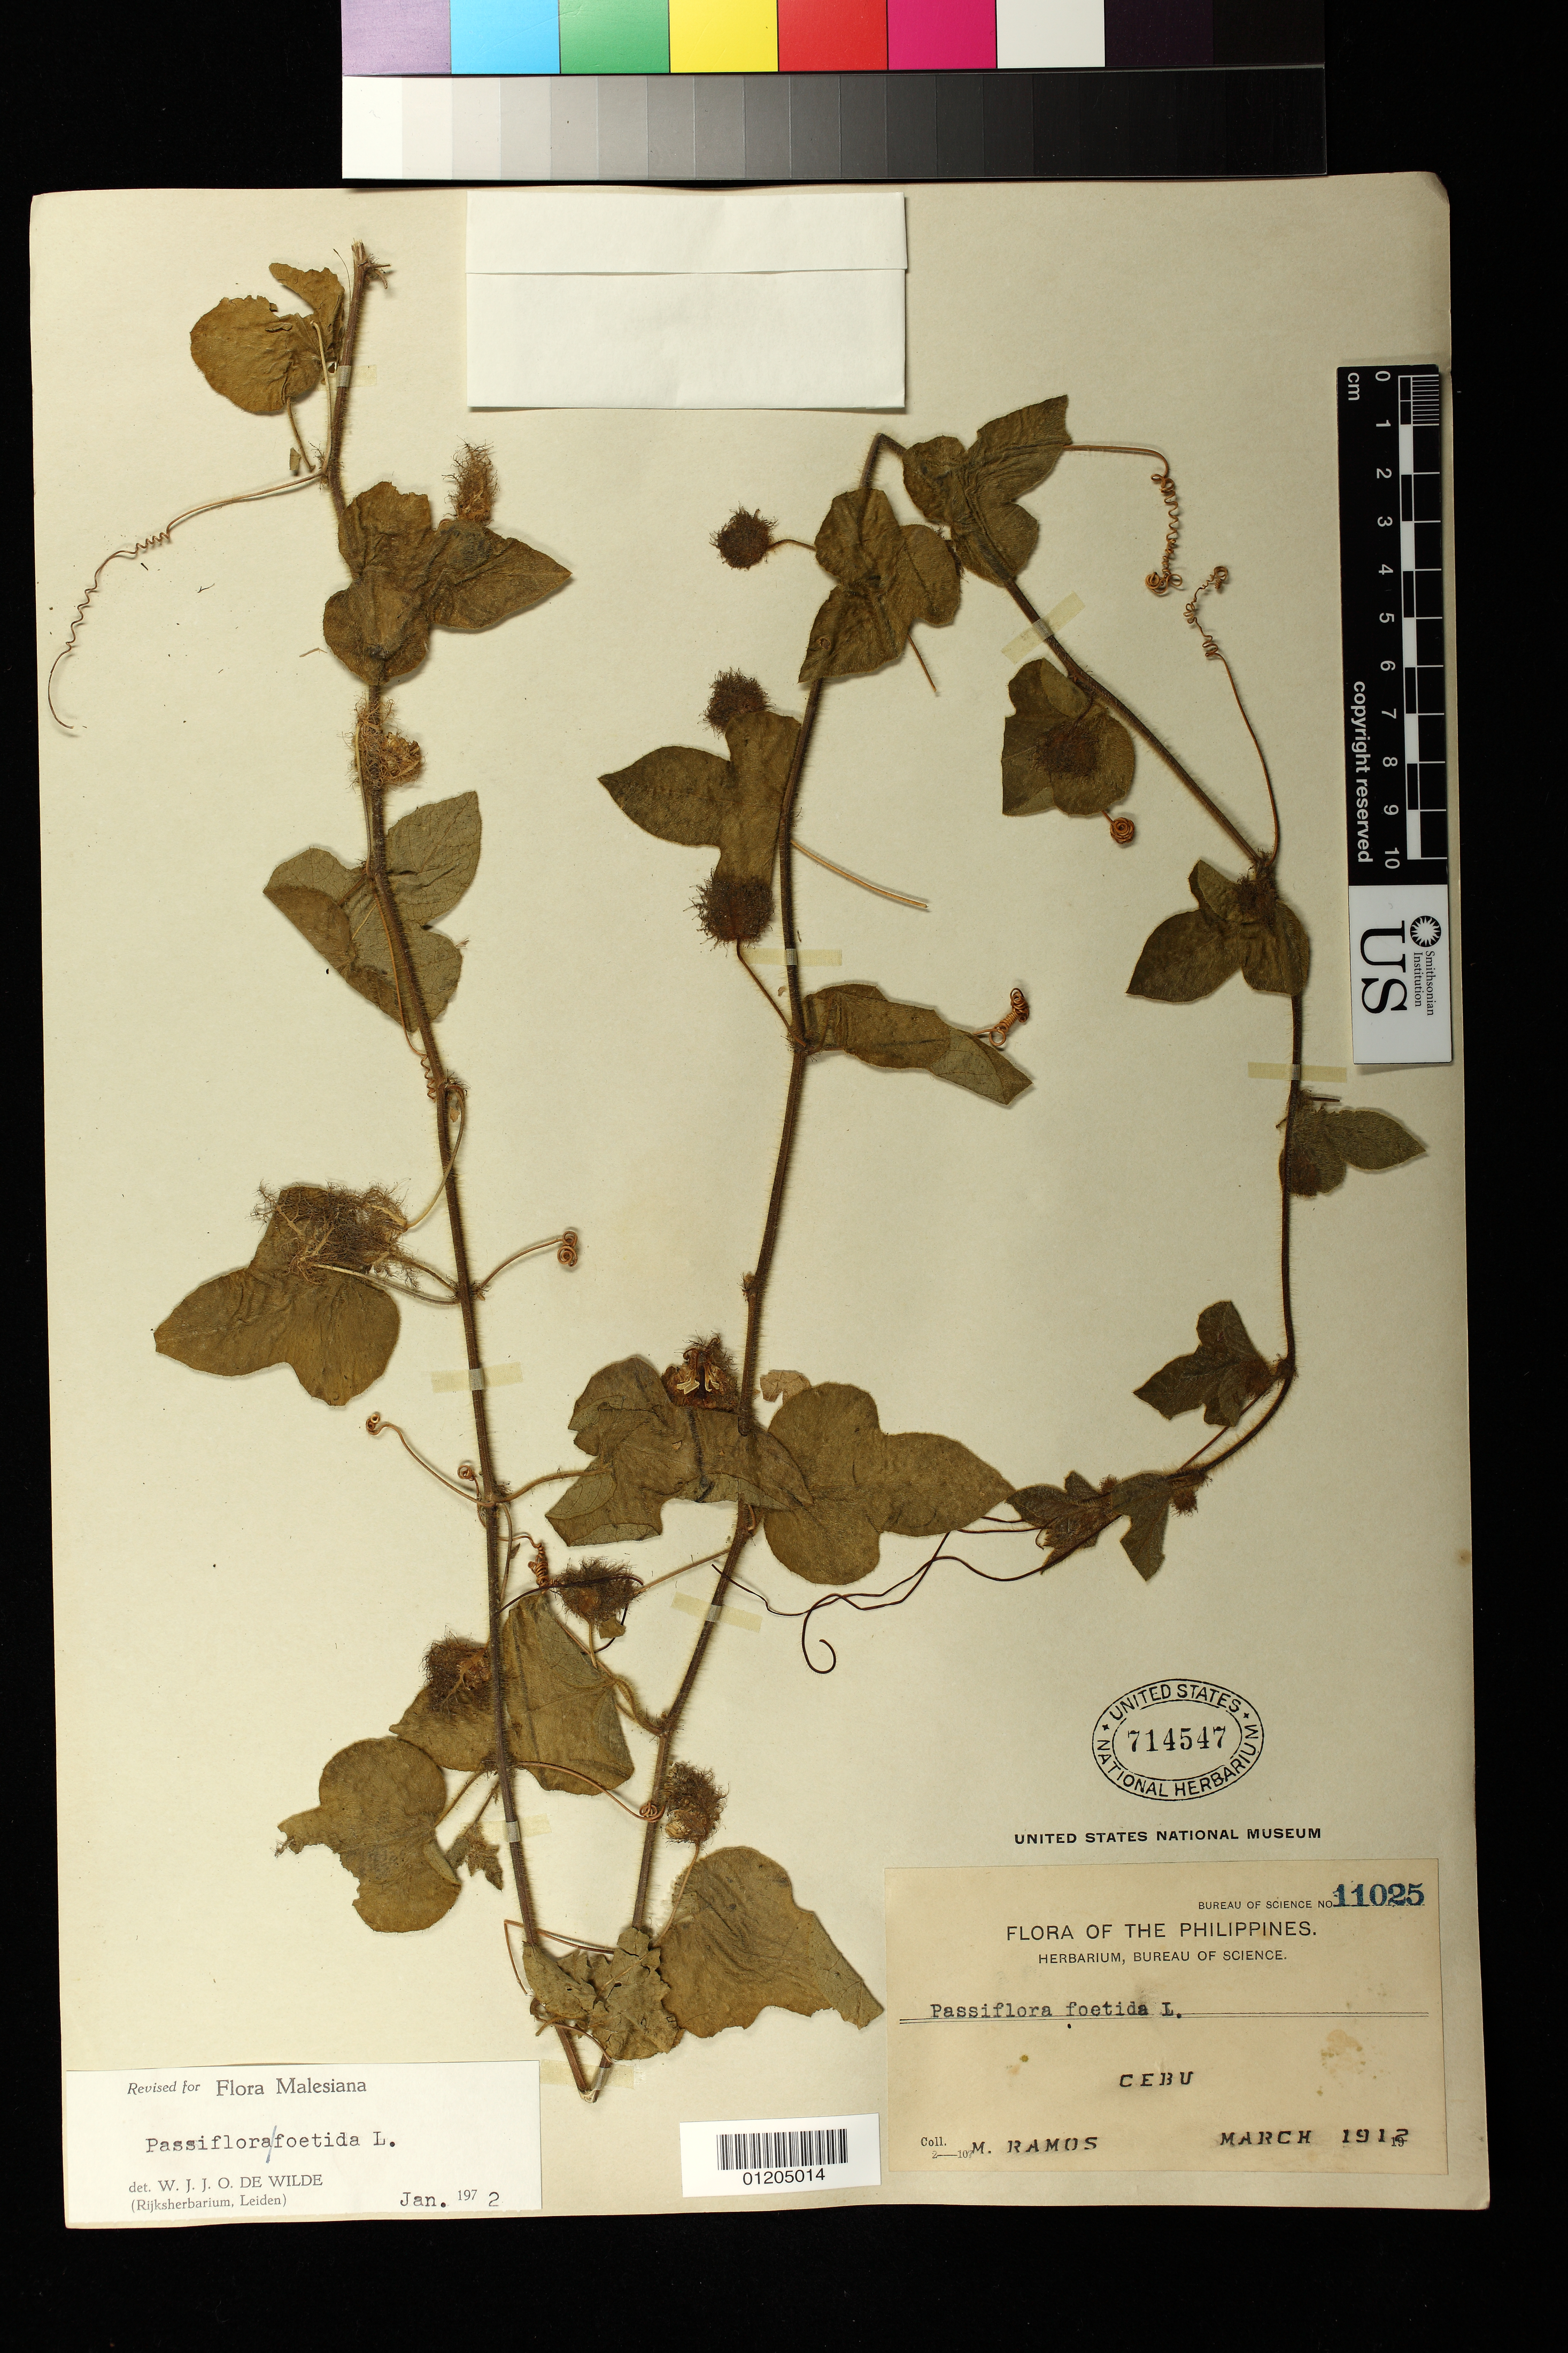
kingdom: Plantae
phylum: Tracheophyta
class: Magnoliopsida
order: Malpighiales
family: Passifloraceae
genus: Passiflora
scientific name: Passiflora foetida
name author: L.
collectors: M. Ramos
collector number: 2-107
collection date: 1912-03-01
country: Philippines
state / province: Central Visayas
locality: Cebu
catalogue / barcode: US 714547